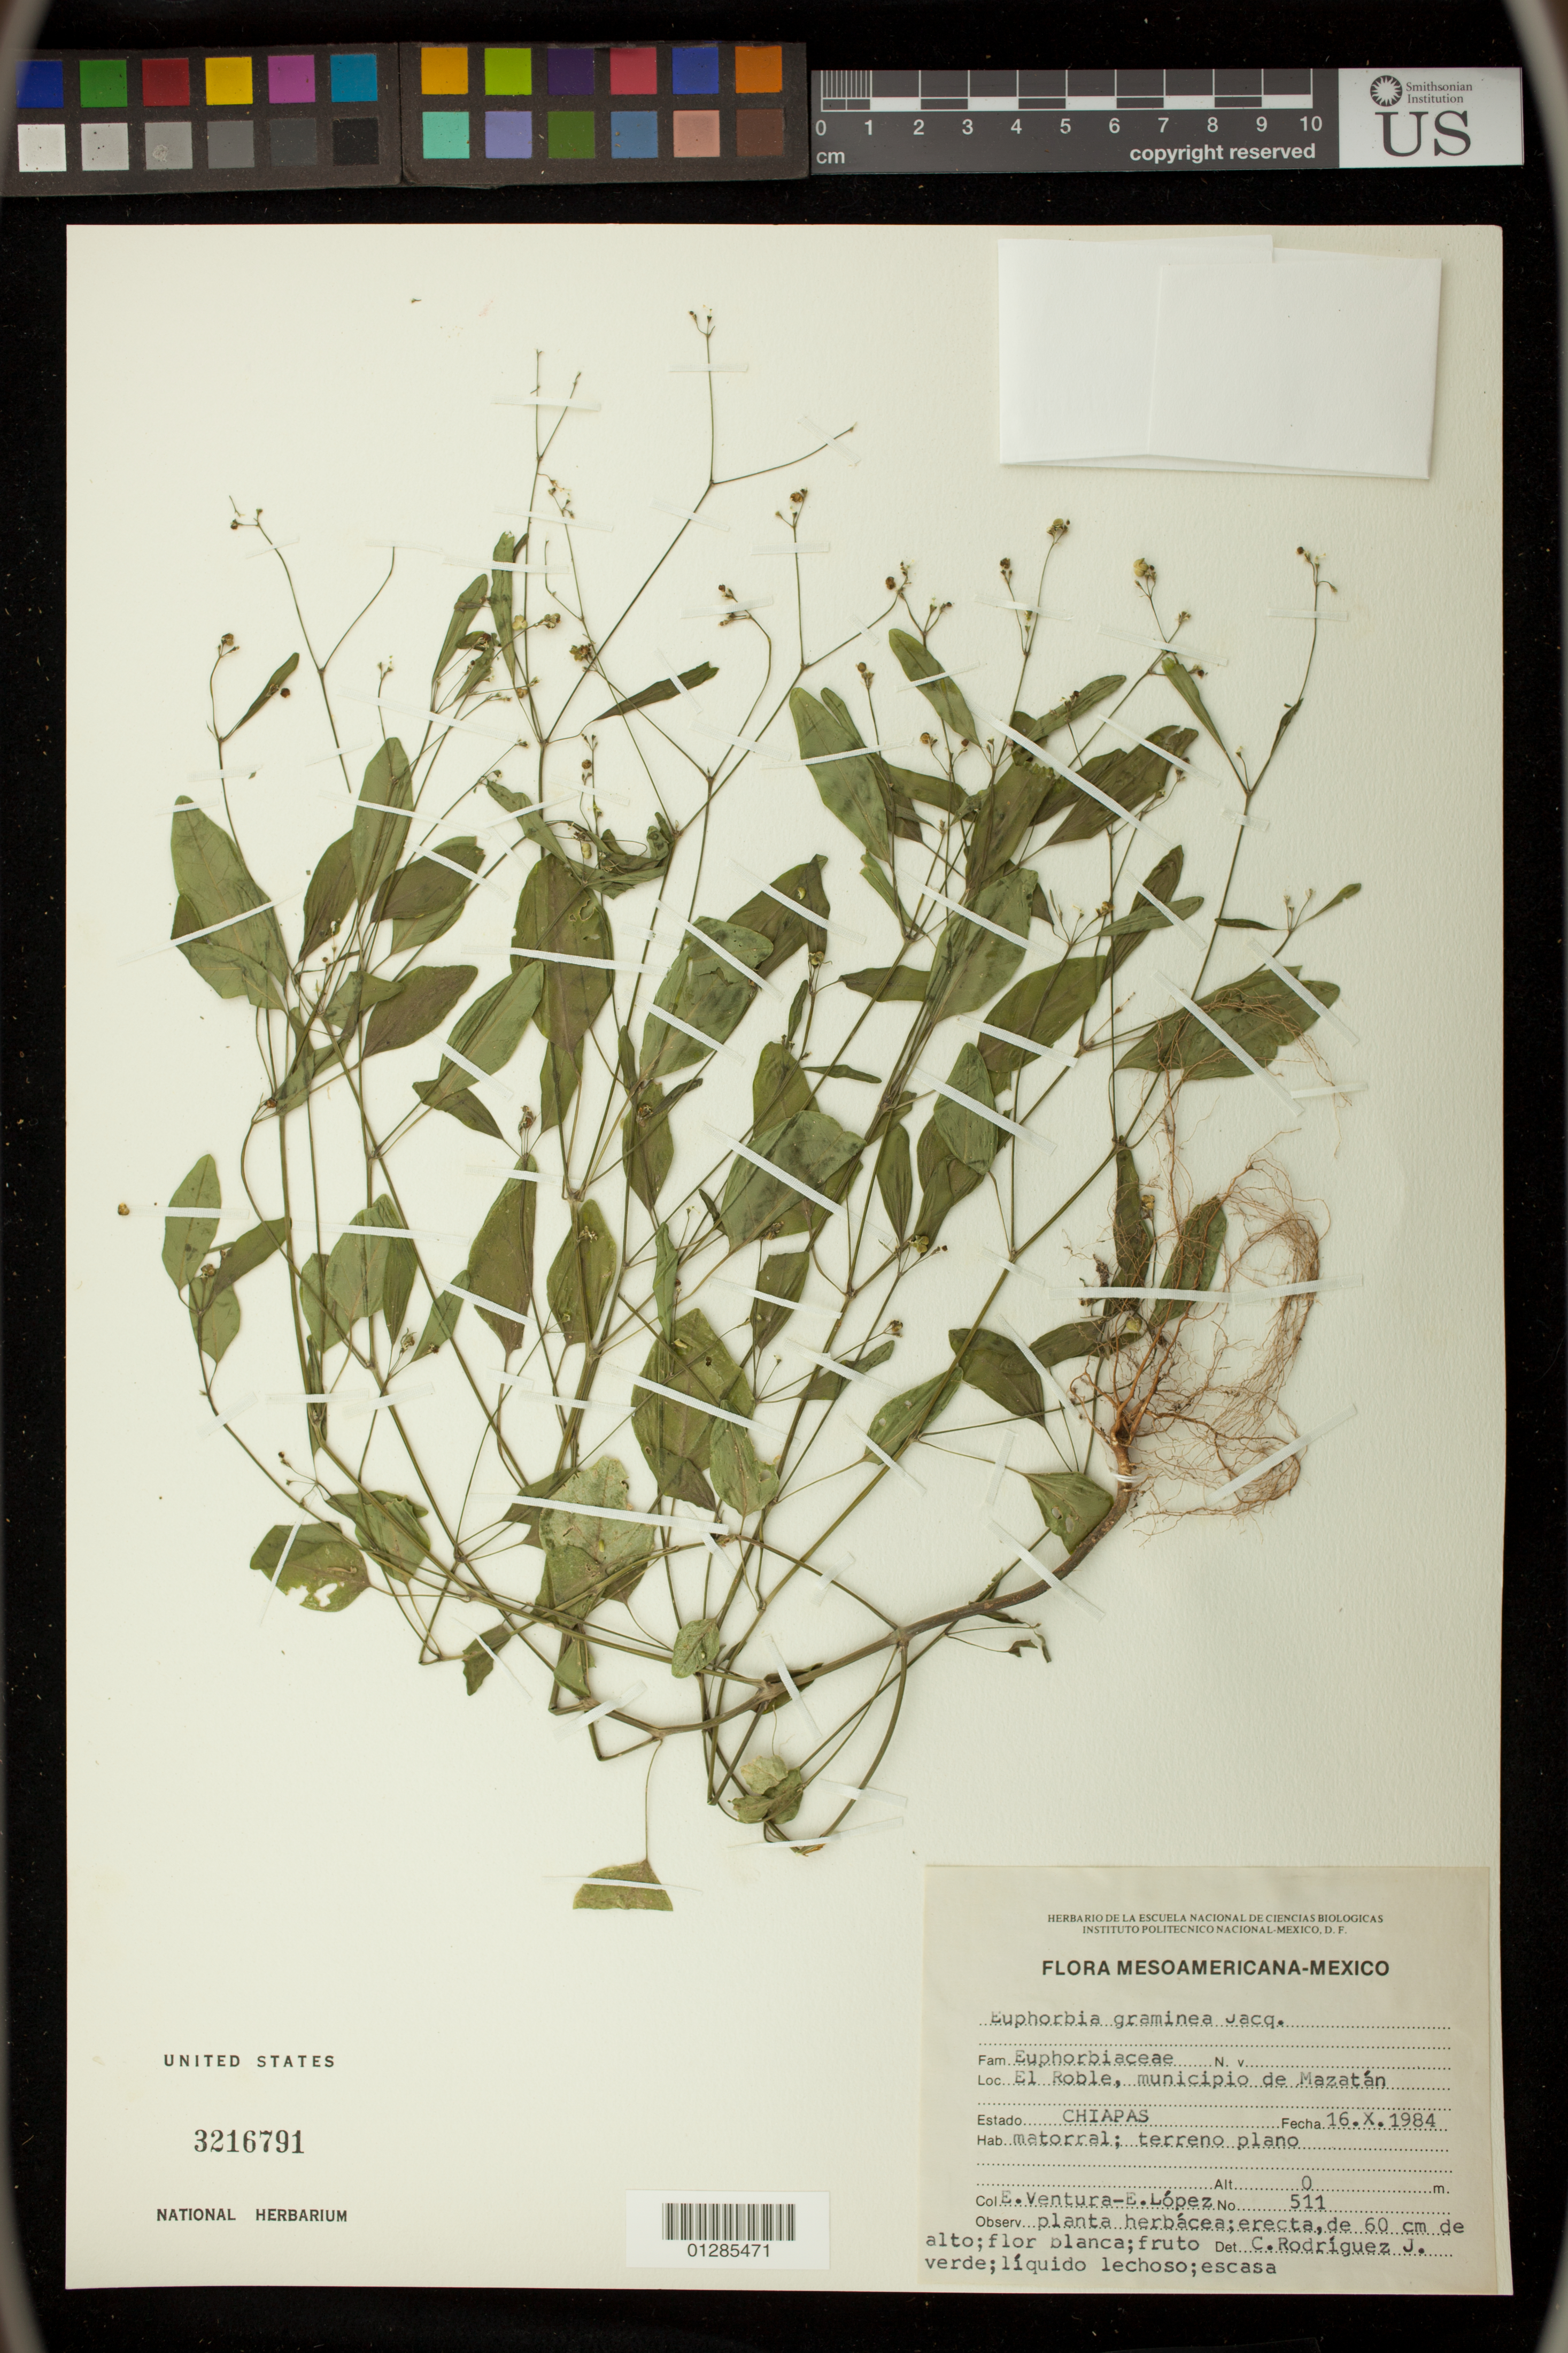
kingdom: Plantae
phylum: Tracheophyta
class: Magnoliopsida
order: Malpighiales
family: Euphorbiaceae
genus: Euphorbia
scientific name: Euphorbia graminea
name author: Jacq.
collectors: E. Ventura & E. López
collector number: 511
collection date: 1984-10-16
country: Mexico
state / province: Chiapas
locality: Mazatan, El Roble.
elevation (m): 0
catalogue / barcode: US 3216791